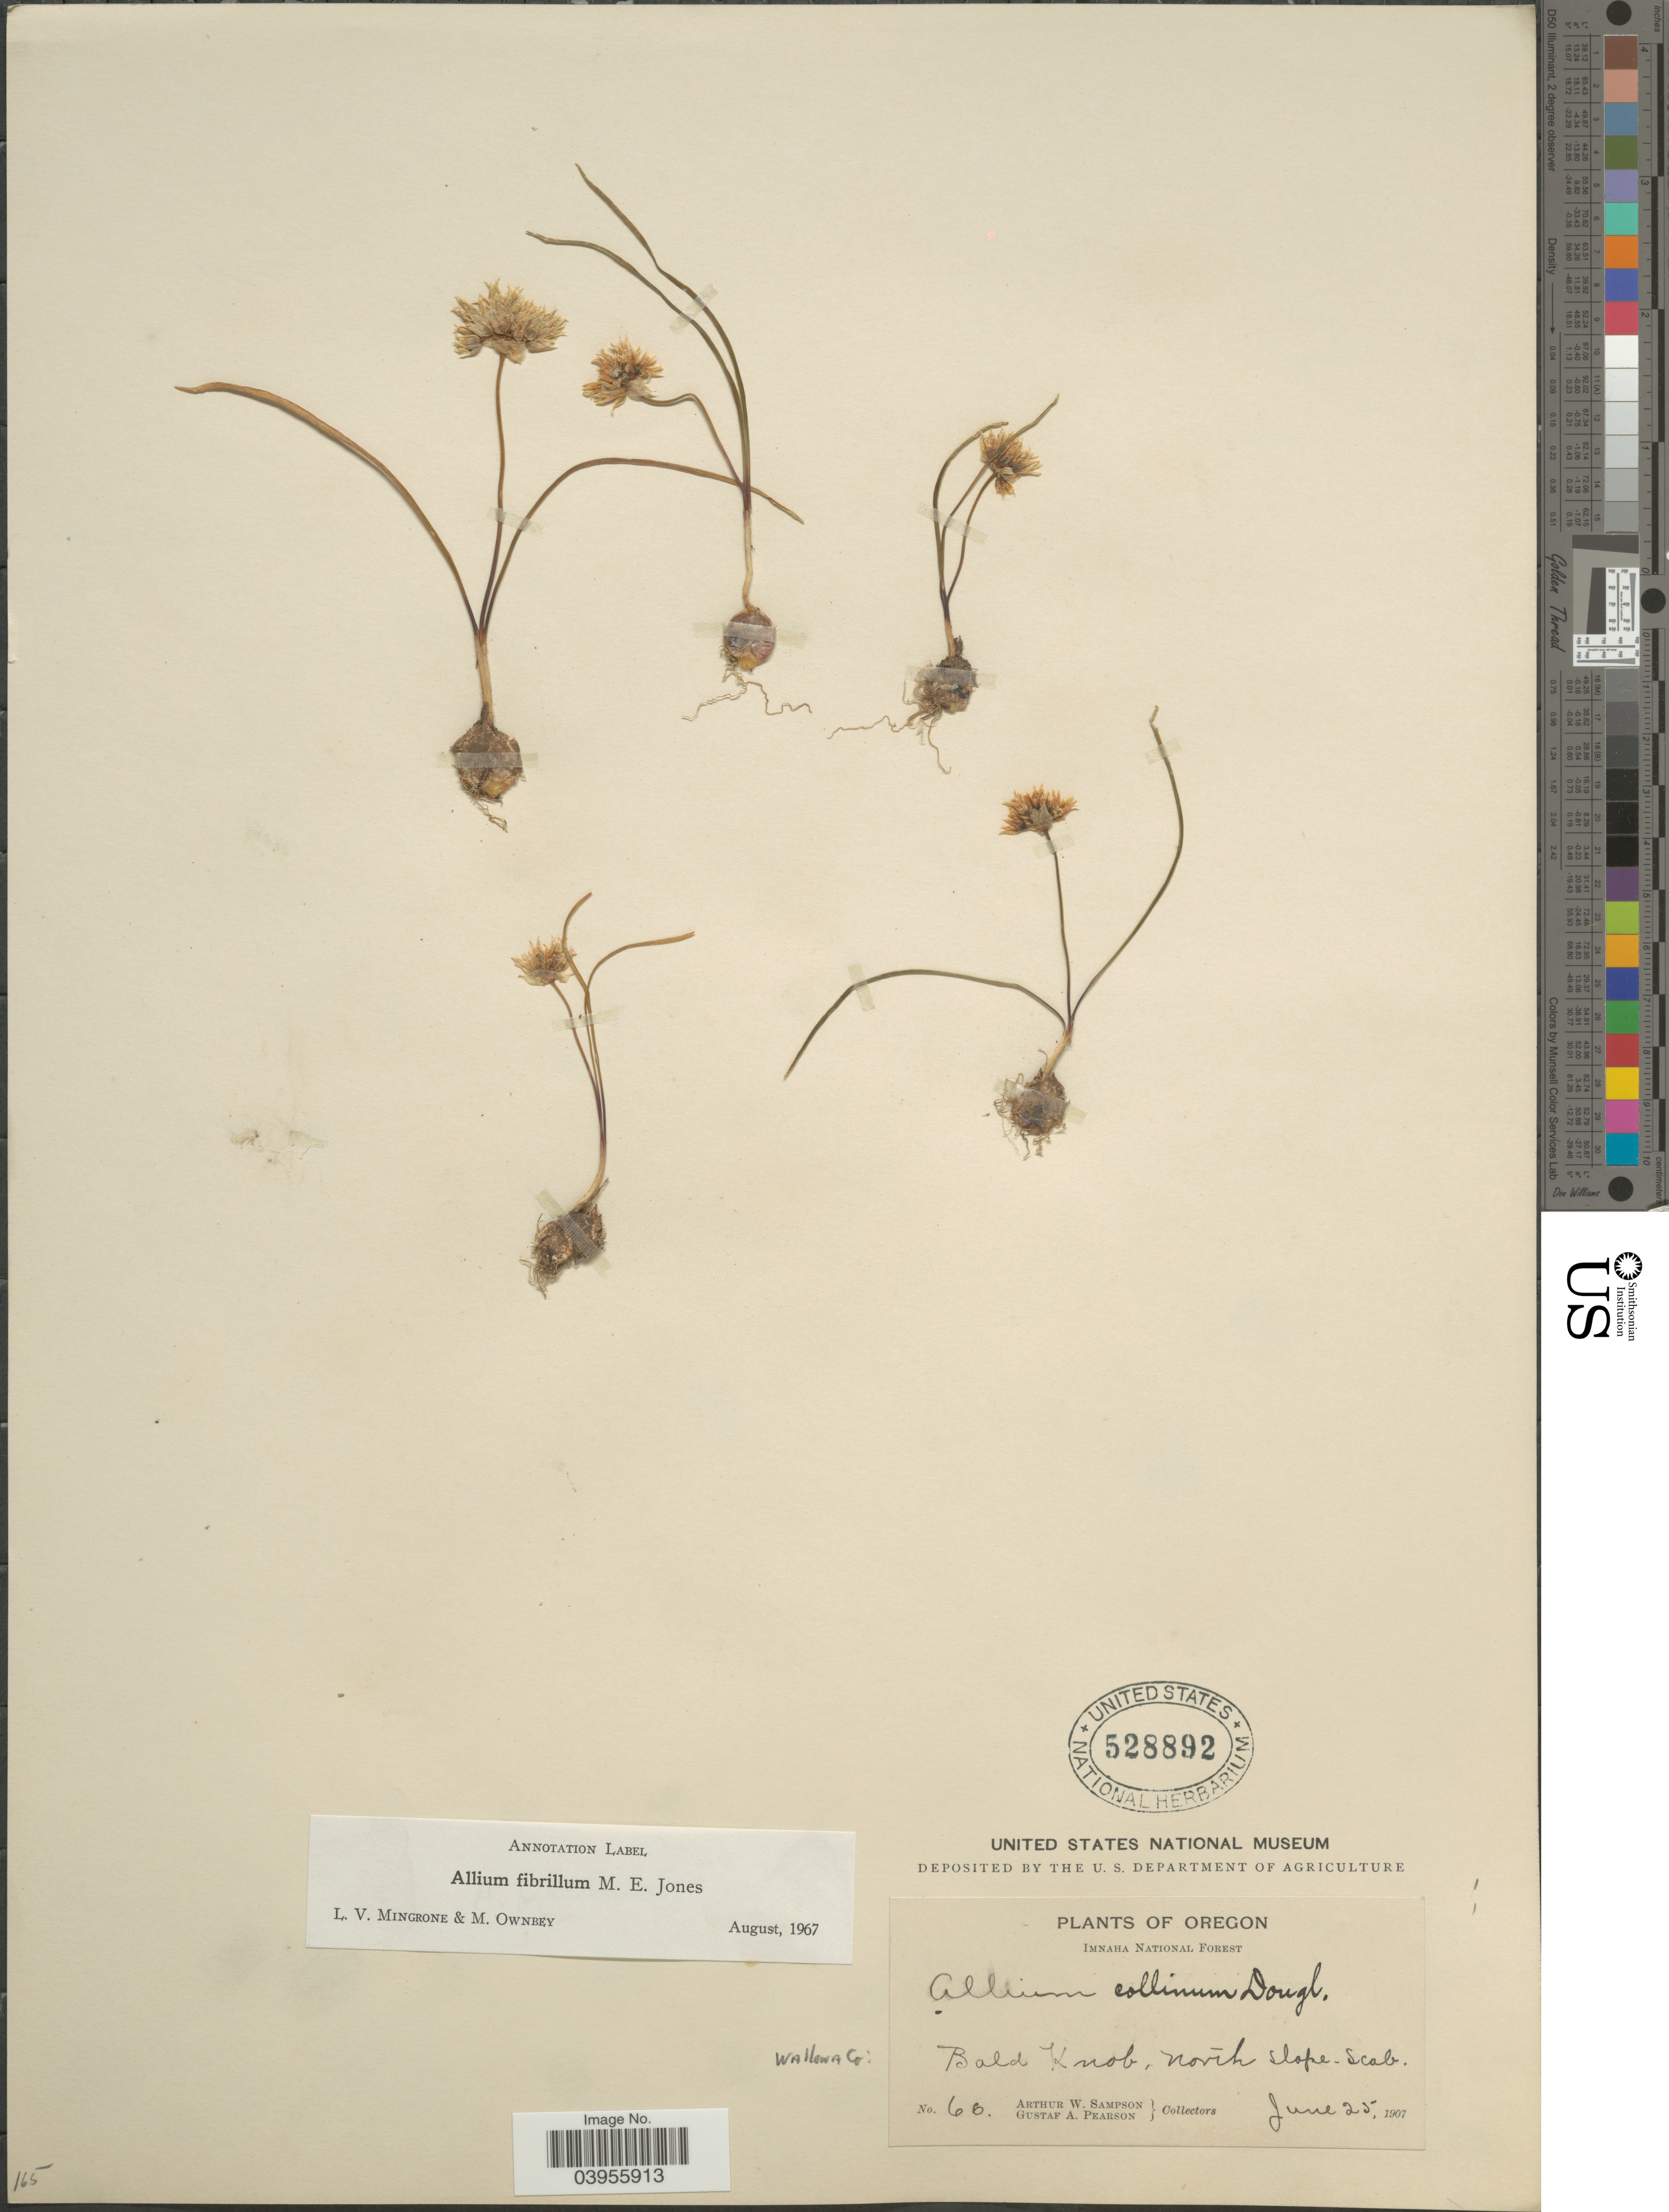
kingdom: Plantae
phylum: Tracheophyta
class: Liliopsida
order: Asparagales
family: Amaryllidaceae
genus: Allium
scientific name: Allium fibrillum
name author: M.E. Jones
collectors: A. Sampson & G. Pearson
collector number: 66*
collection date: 1907-06-25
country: United States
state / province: Oregon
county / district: Wallowa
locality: Imnaha National Forest. Bald Knob, north slope - scab. Wallowa Co.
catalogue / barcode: US 528892